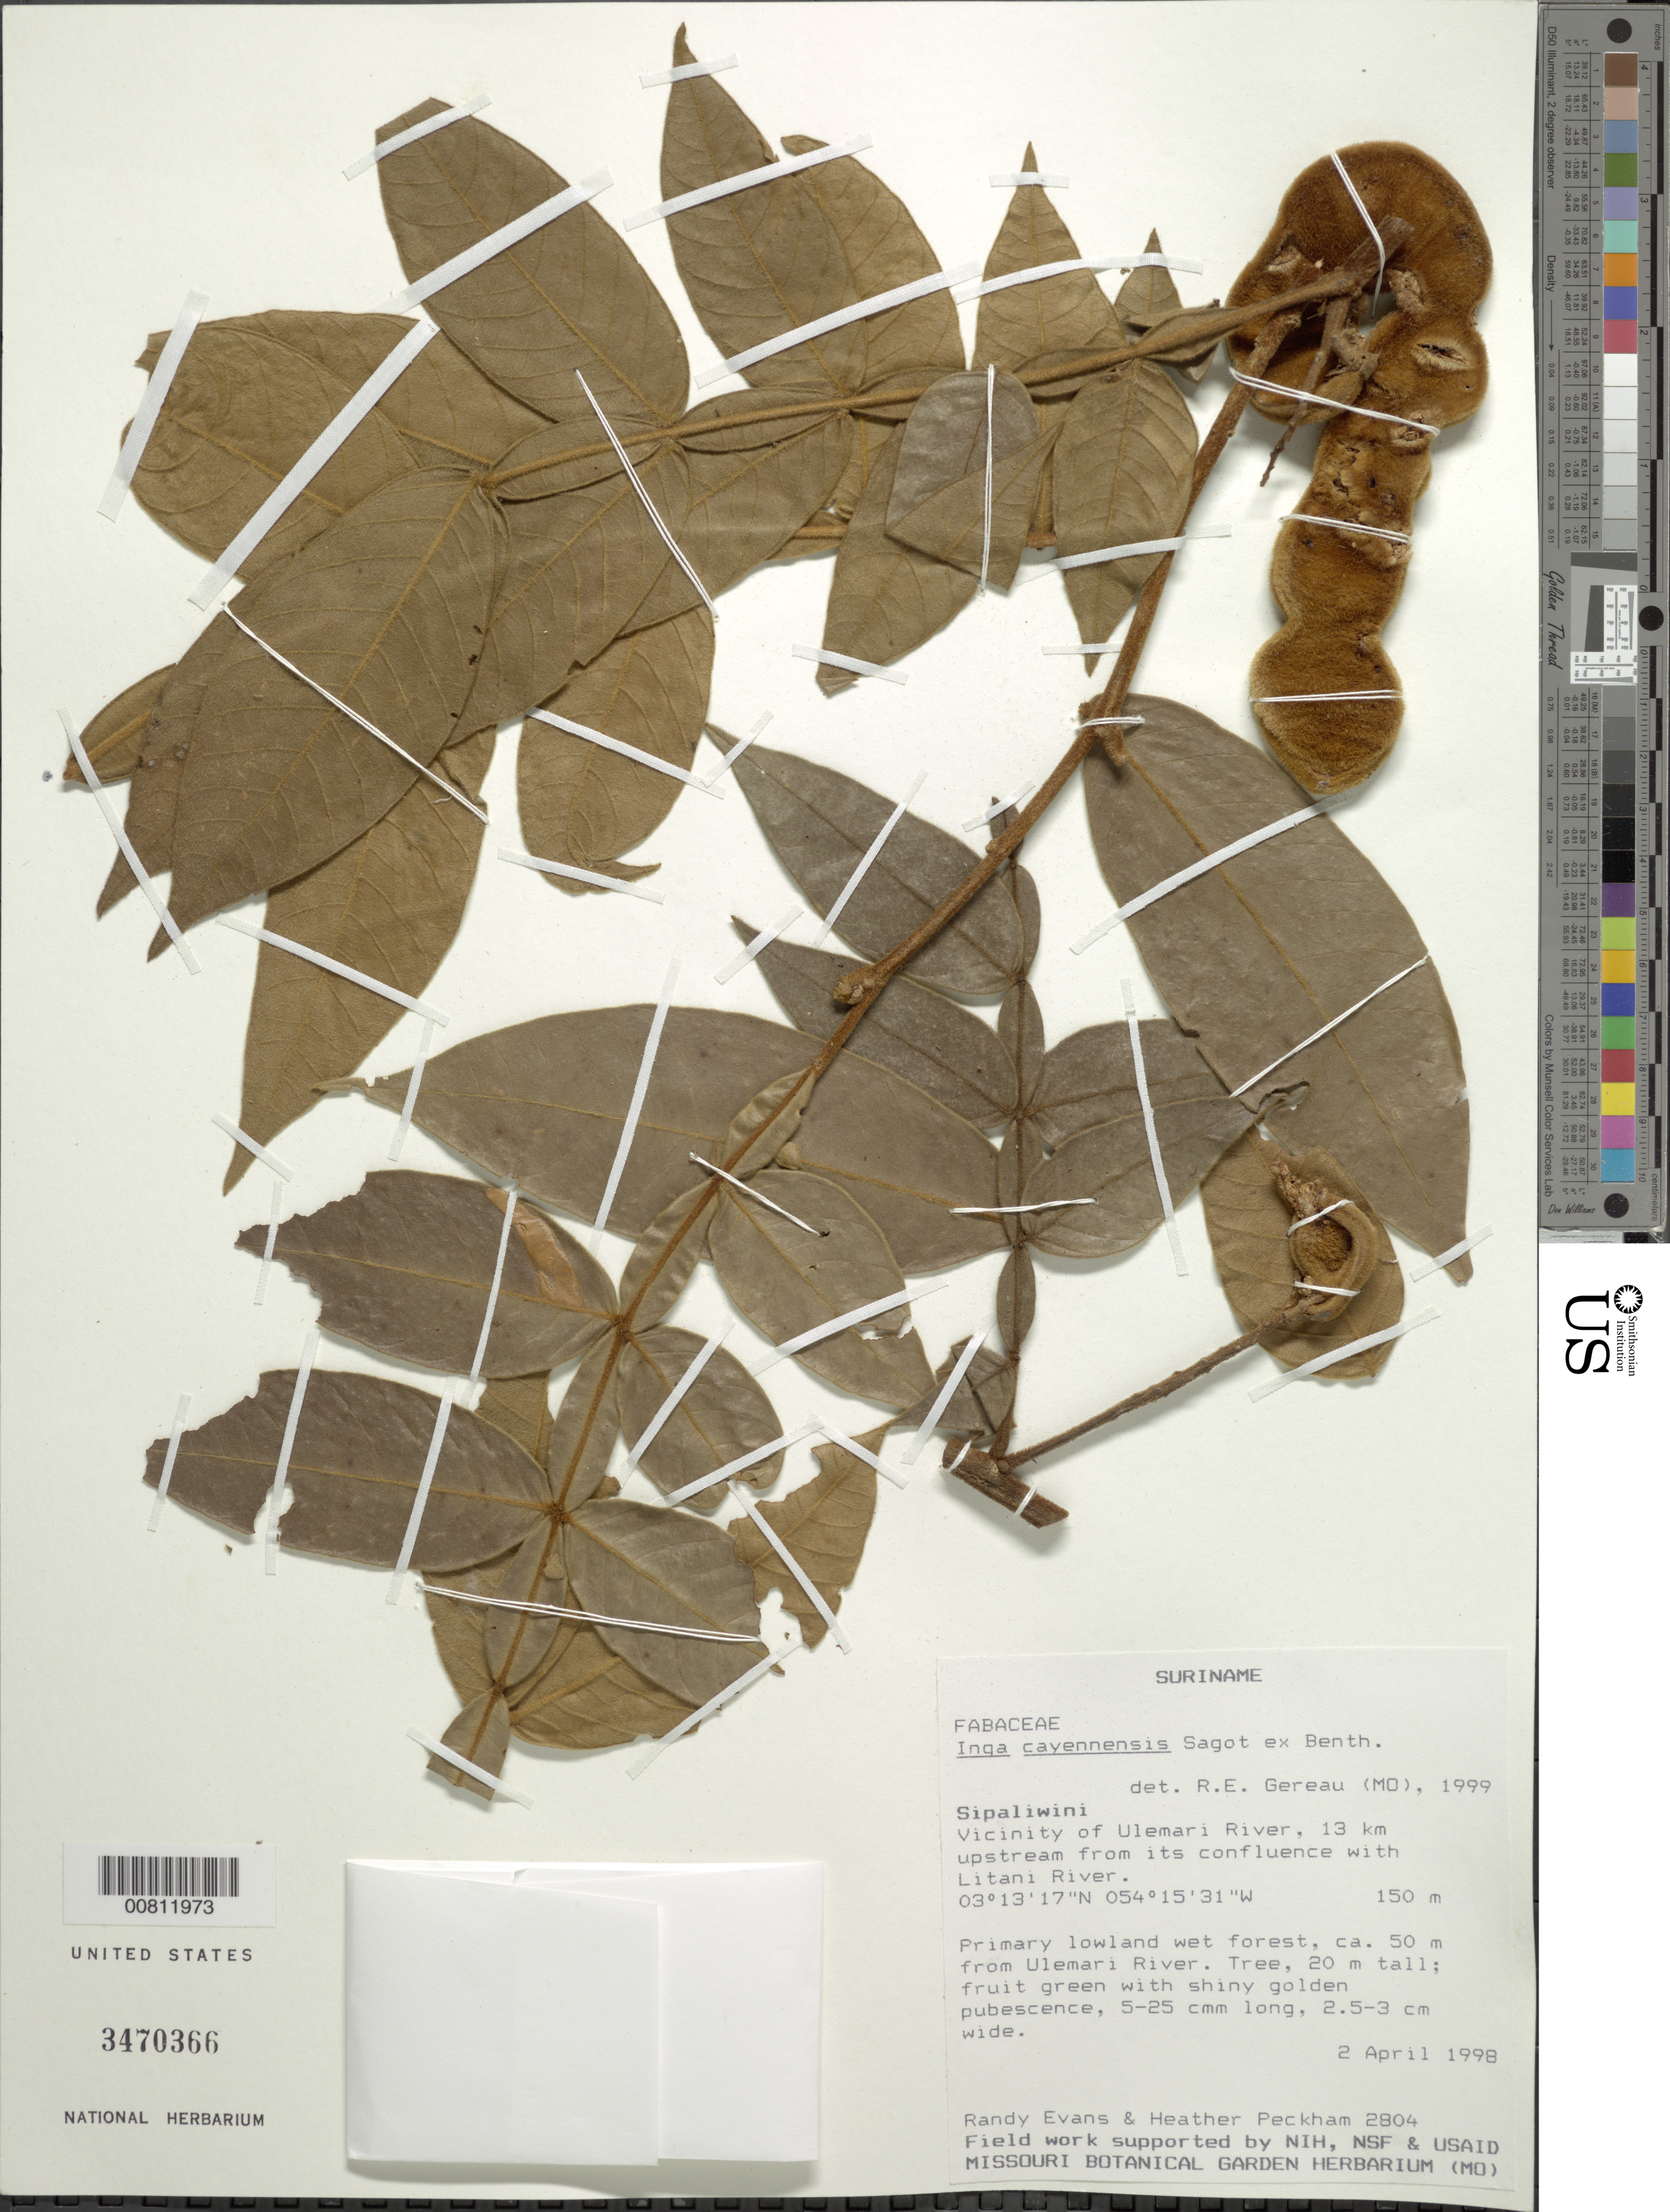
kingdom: Plantae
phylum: Tracheophyta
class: Magnoliopsida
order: Fabales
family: Fabaceae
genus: Inga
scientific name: Inga cayennensis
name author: Sagot ex Benth.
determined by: Gereau, R. E.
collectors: R. Evans & H. Peckham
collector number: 2804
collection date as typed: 2-Apr-98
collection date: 1998-04-02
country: Suriname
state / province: Sipaliwini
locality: Ulemari R., ca. 13 km upstream from confl. with Litani R.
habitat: Primary lowland wet forest, ca. 50m from Ulemari river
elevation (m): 150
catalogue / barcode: US 3470366